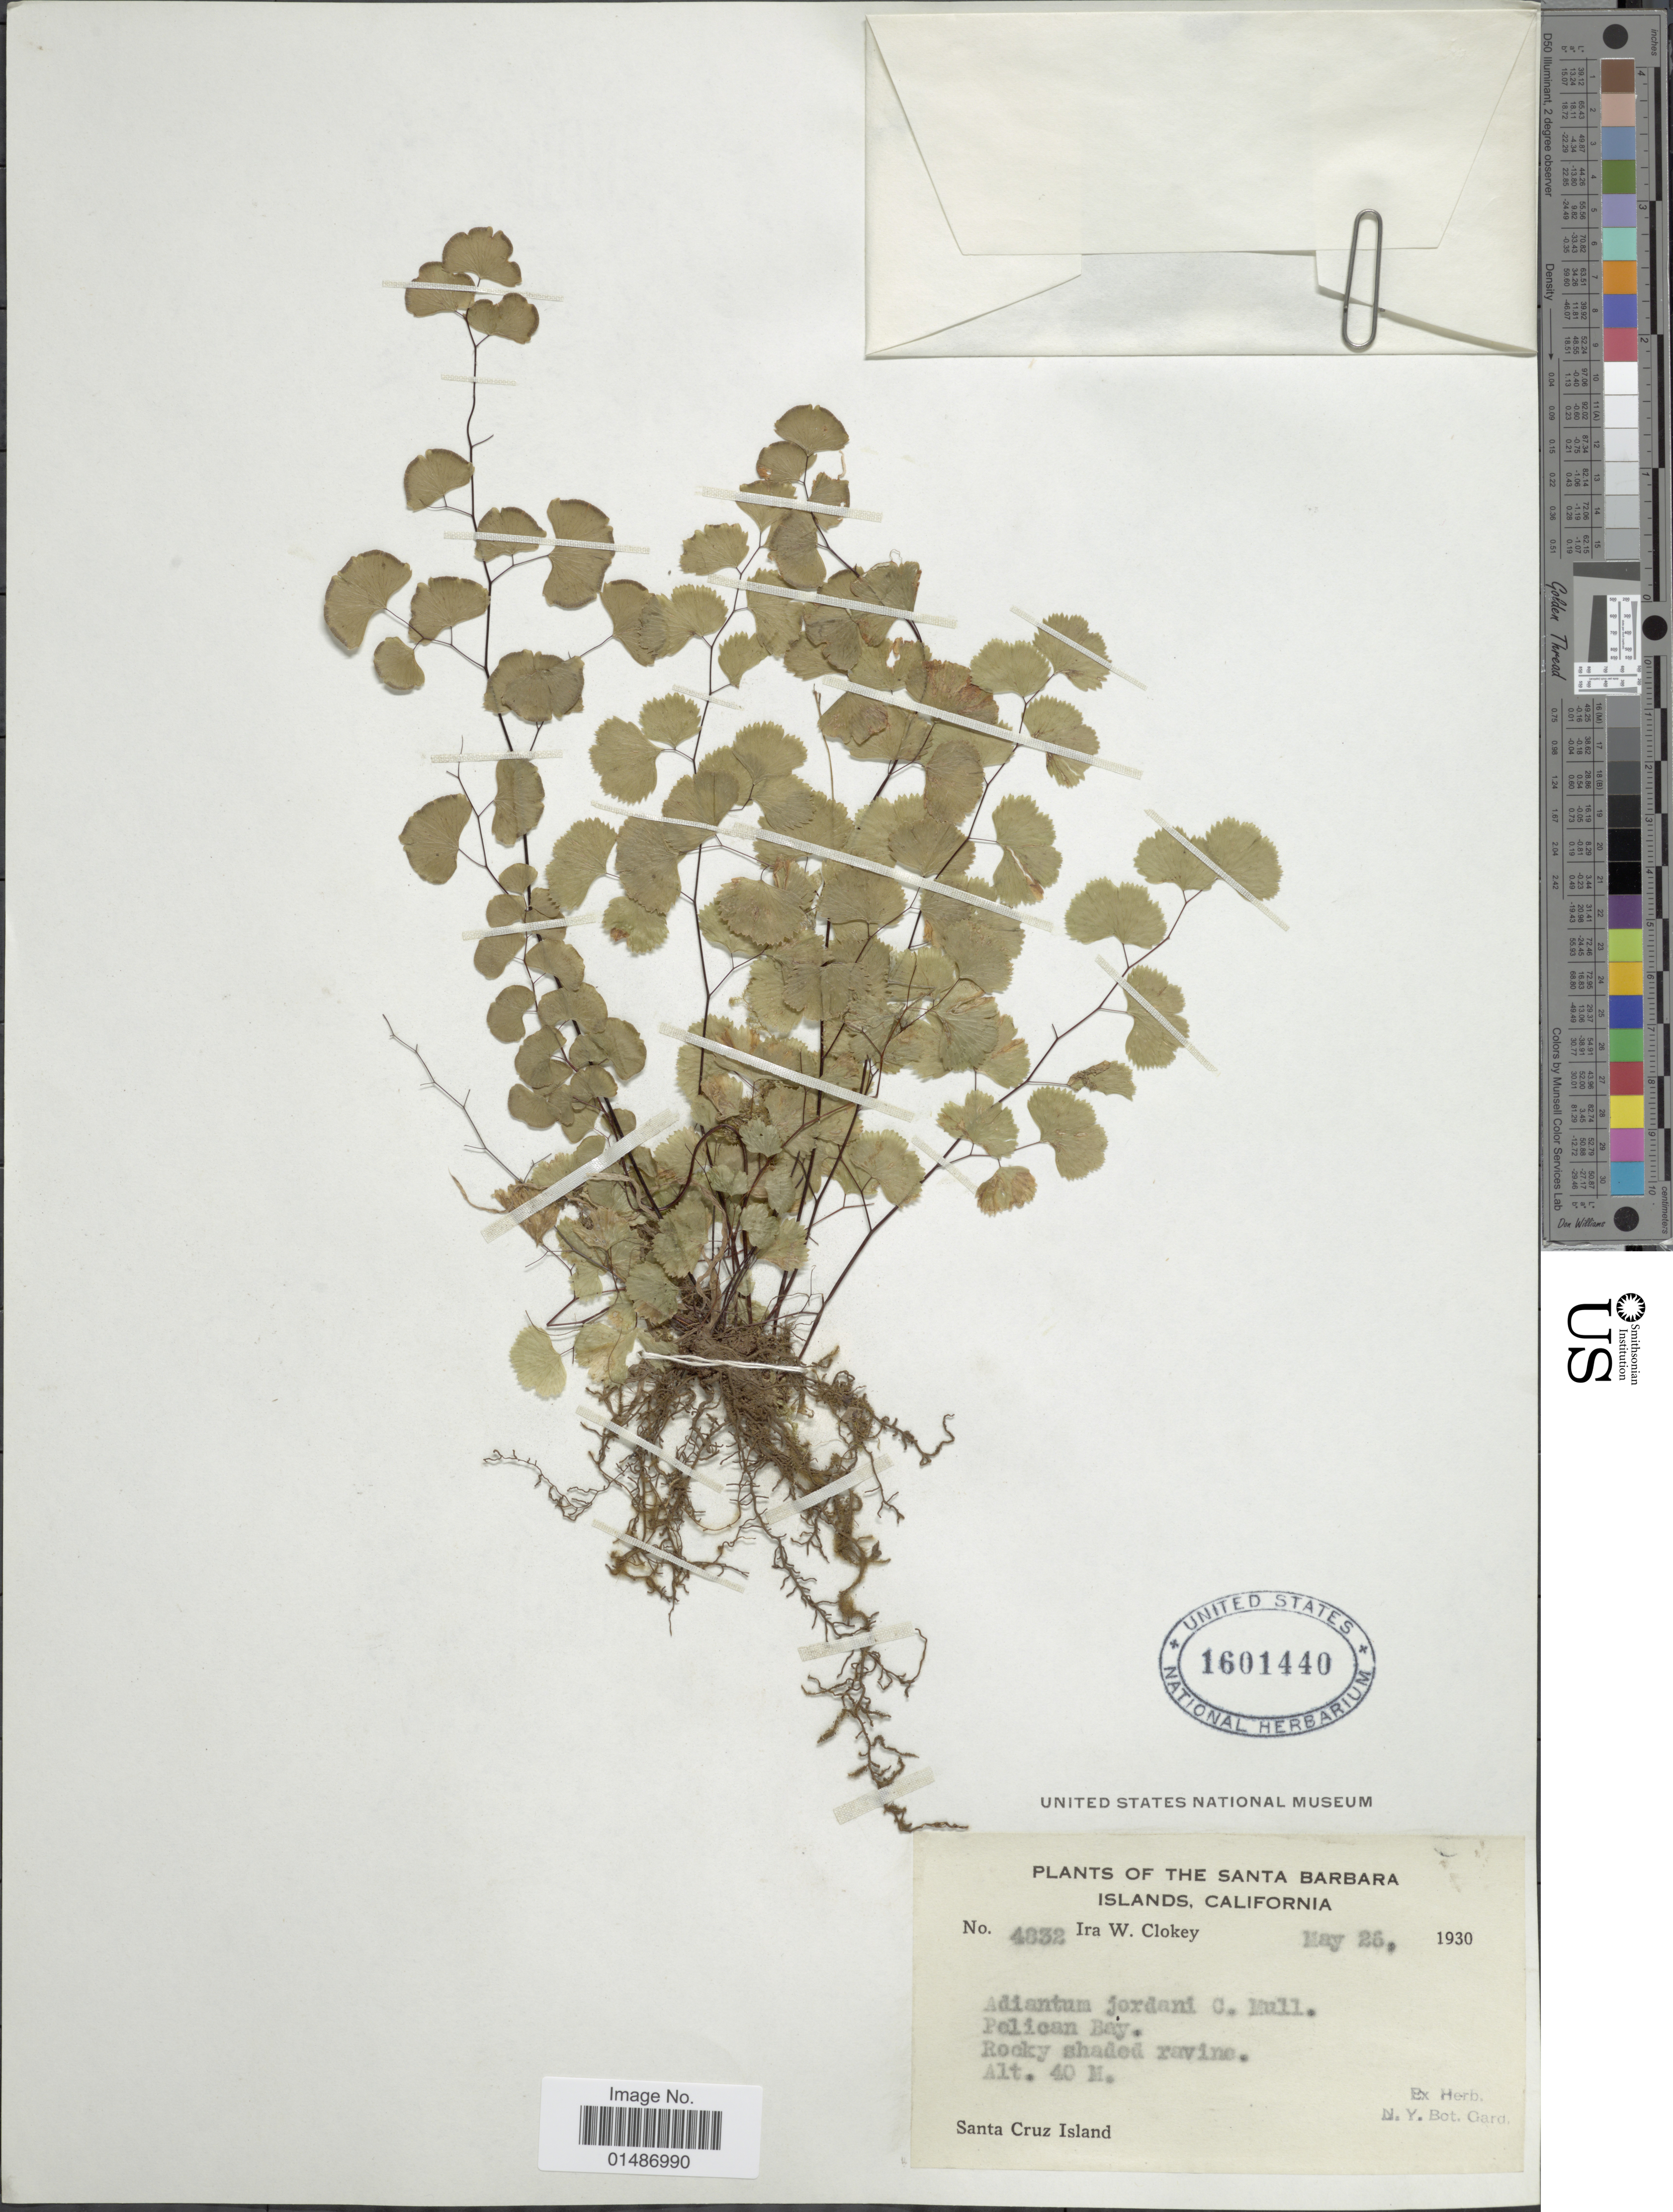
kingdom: Plantae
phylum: Tracheophyta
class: Polypodiopsida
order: Polypodiales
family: Pteridaceae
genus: Adiantum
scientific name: Adiantum jordanii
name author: C.H. Mull.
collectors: I. W. Clokey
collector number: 4832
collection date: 1930-05-26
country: United States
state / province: California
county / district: Santa Barbara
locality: Santa Barbara. Pelican Bay. Santa Cruz Island.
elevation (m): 40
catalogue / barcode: US 1601440